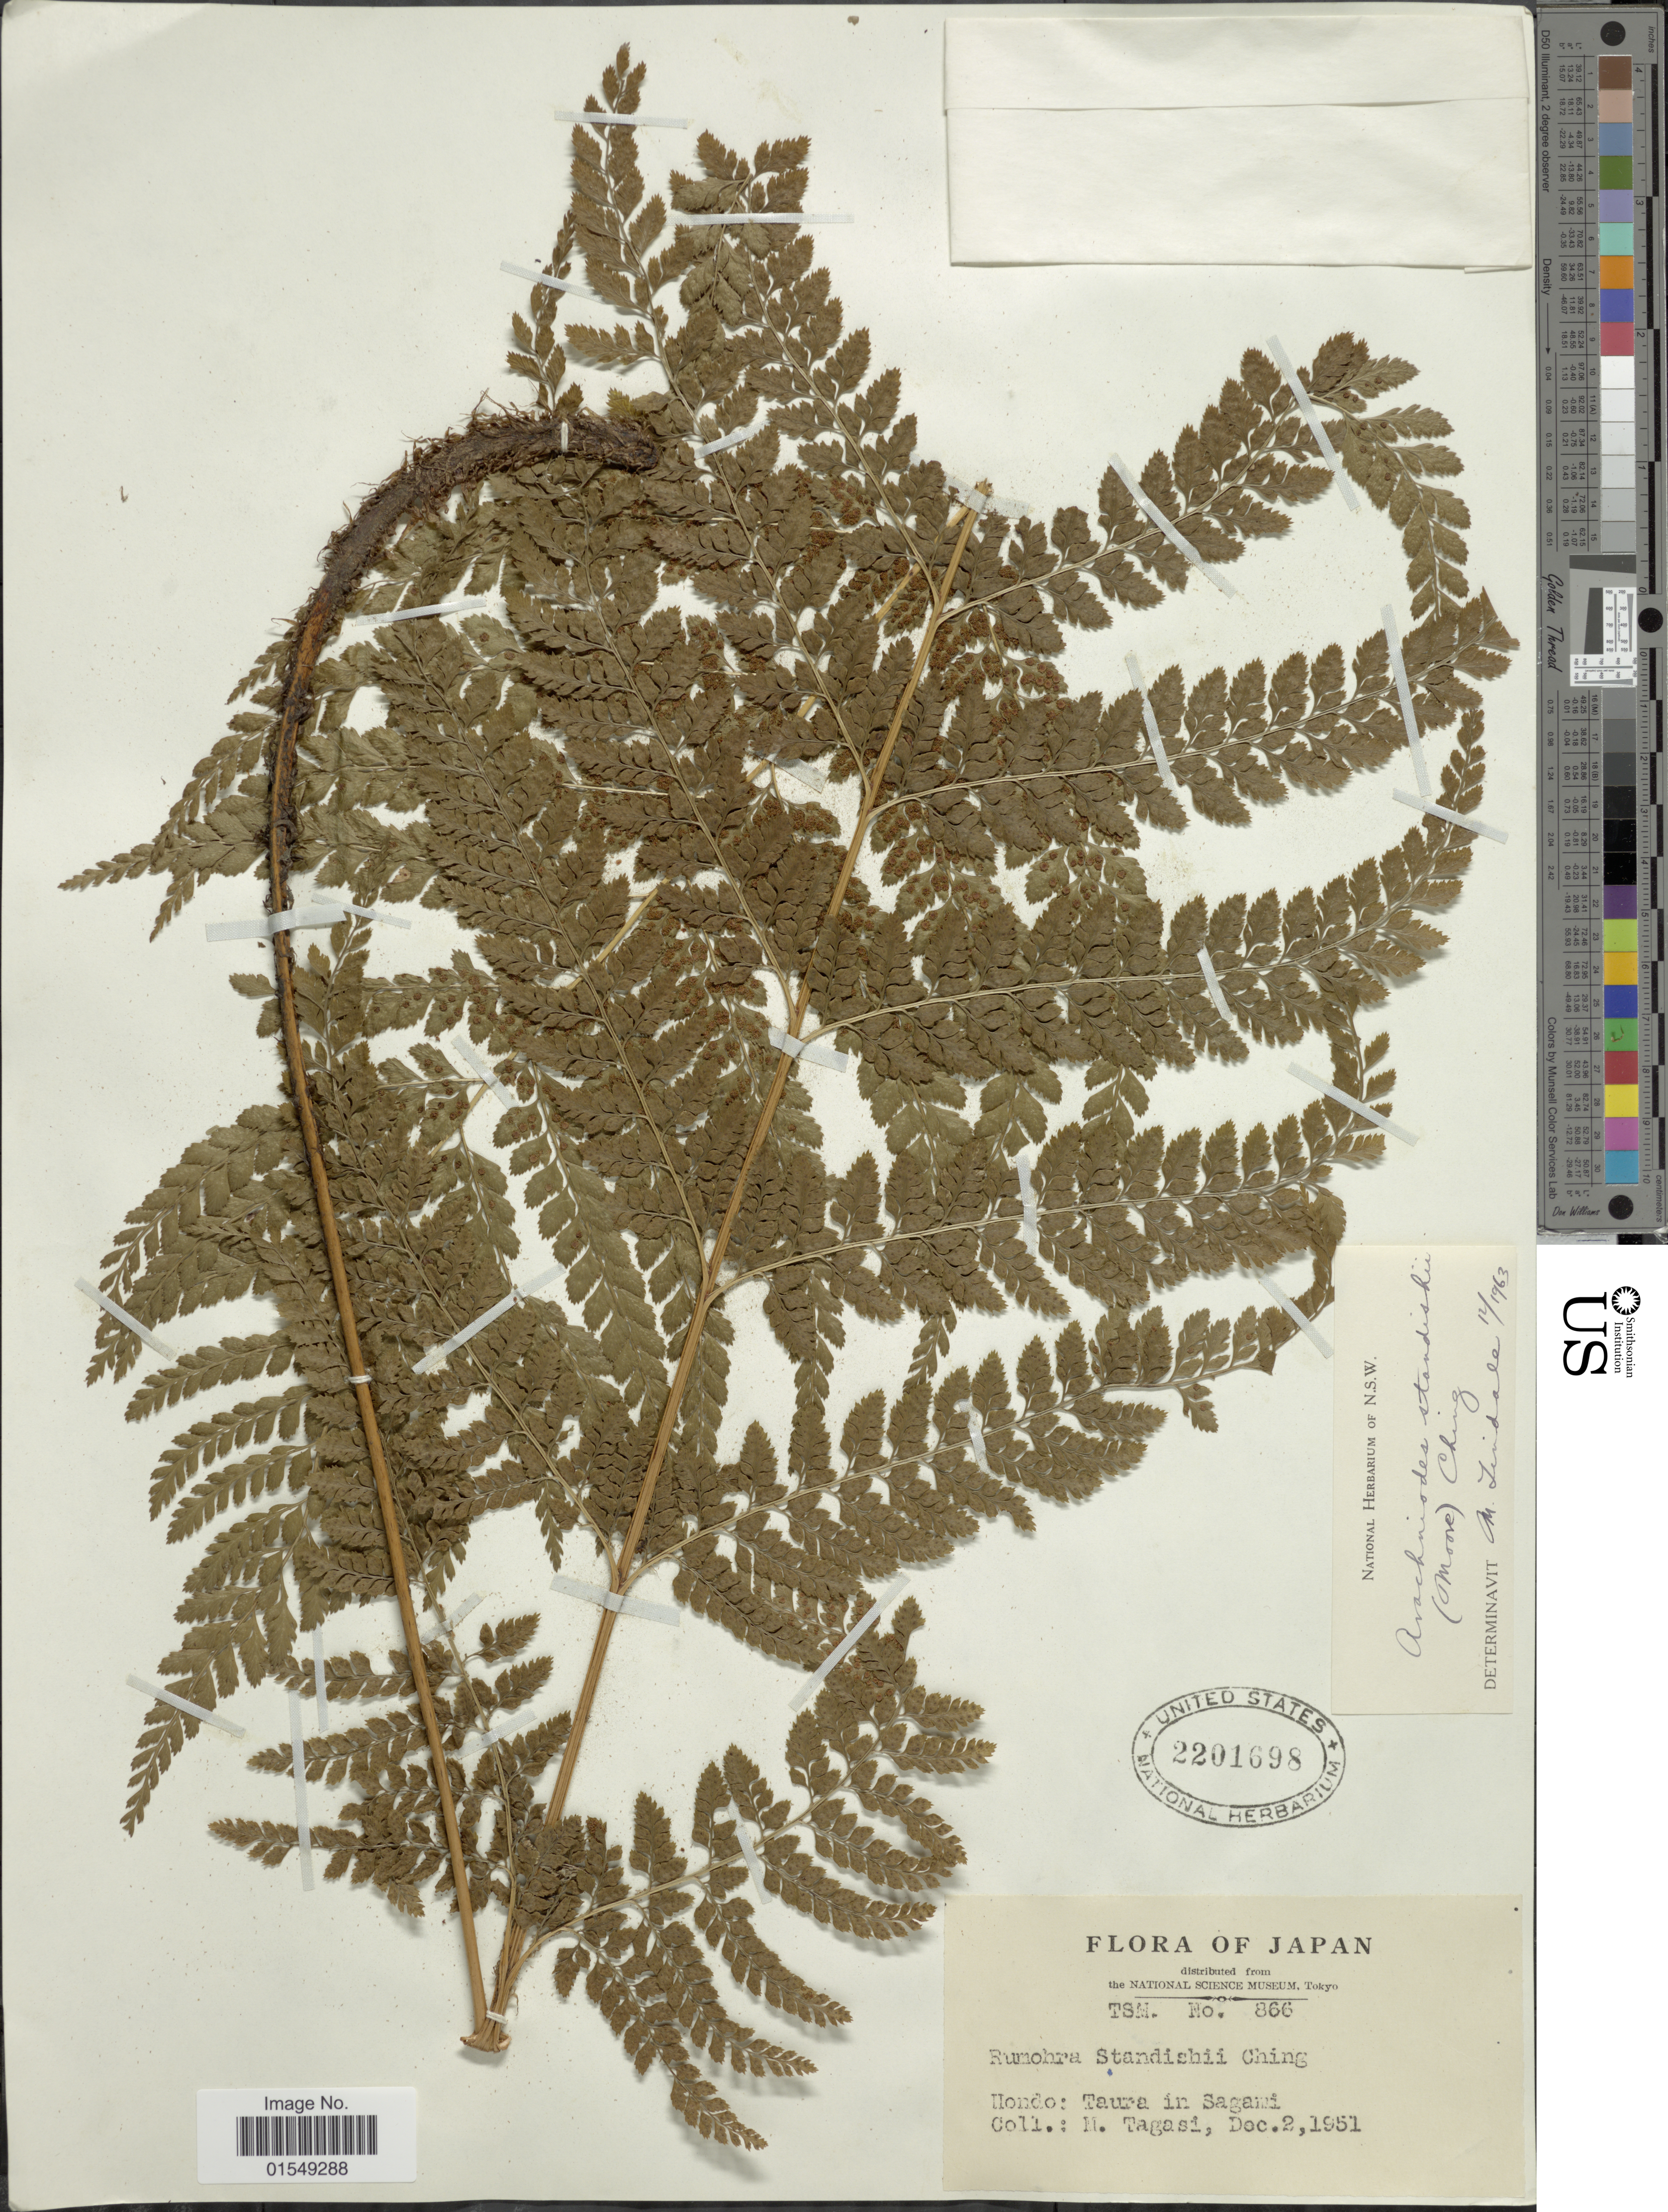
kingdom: Plantae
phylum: Tracheophyta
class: Polypodiopsida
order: Polypodiales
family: Dryopteridaceae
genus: Arachniodes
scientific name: Arachniodes standishii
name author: (T. Moore) Ohwi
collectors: M. Tagashi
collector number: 866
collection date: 1951-12-02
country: Japan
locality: Hondo: Taura in Sagami.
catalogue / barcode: US 2201698